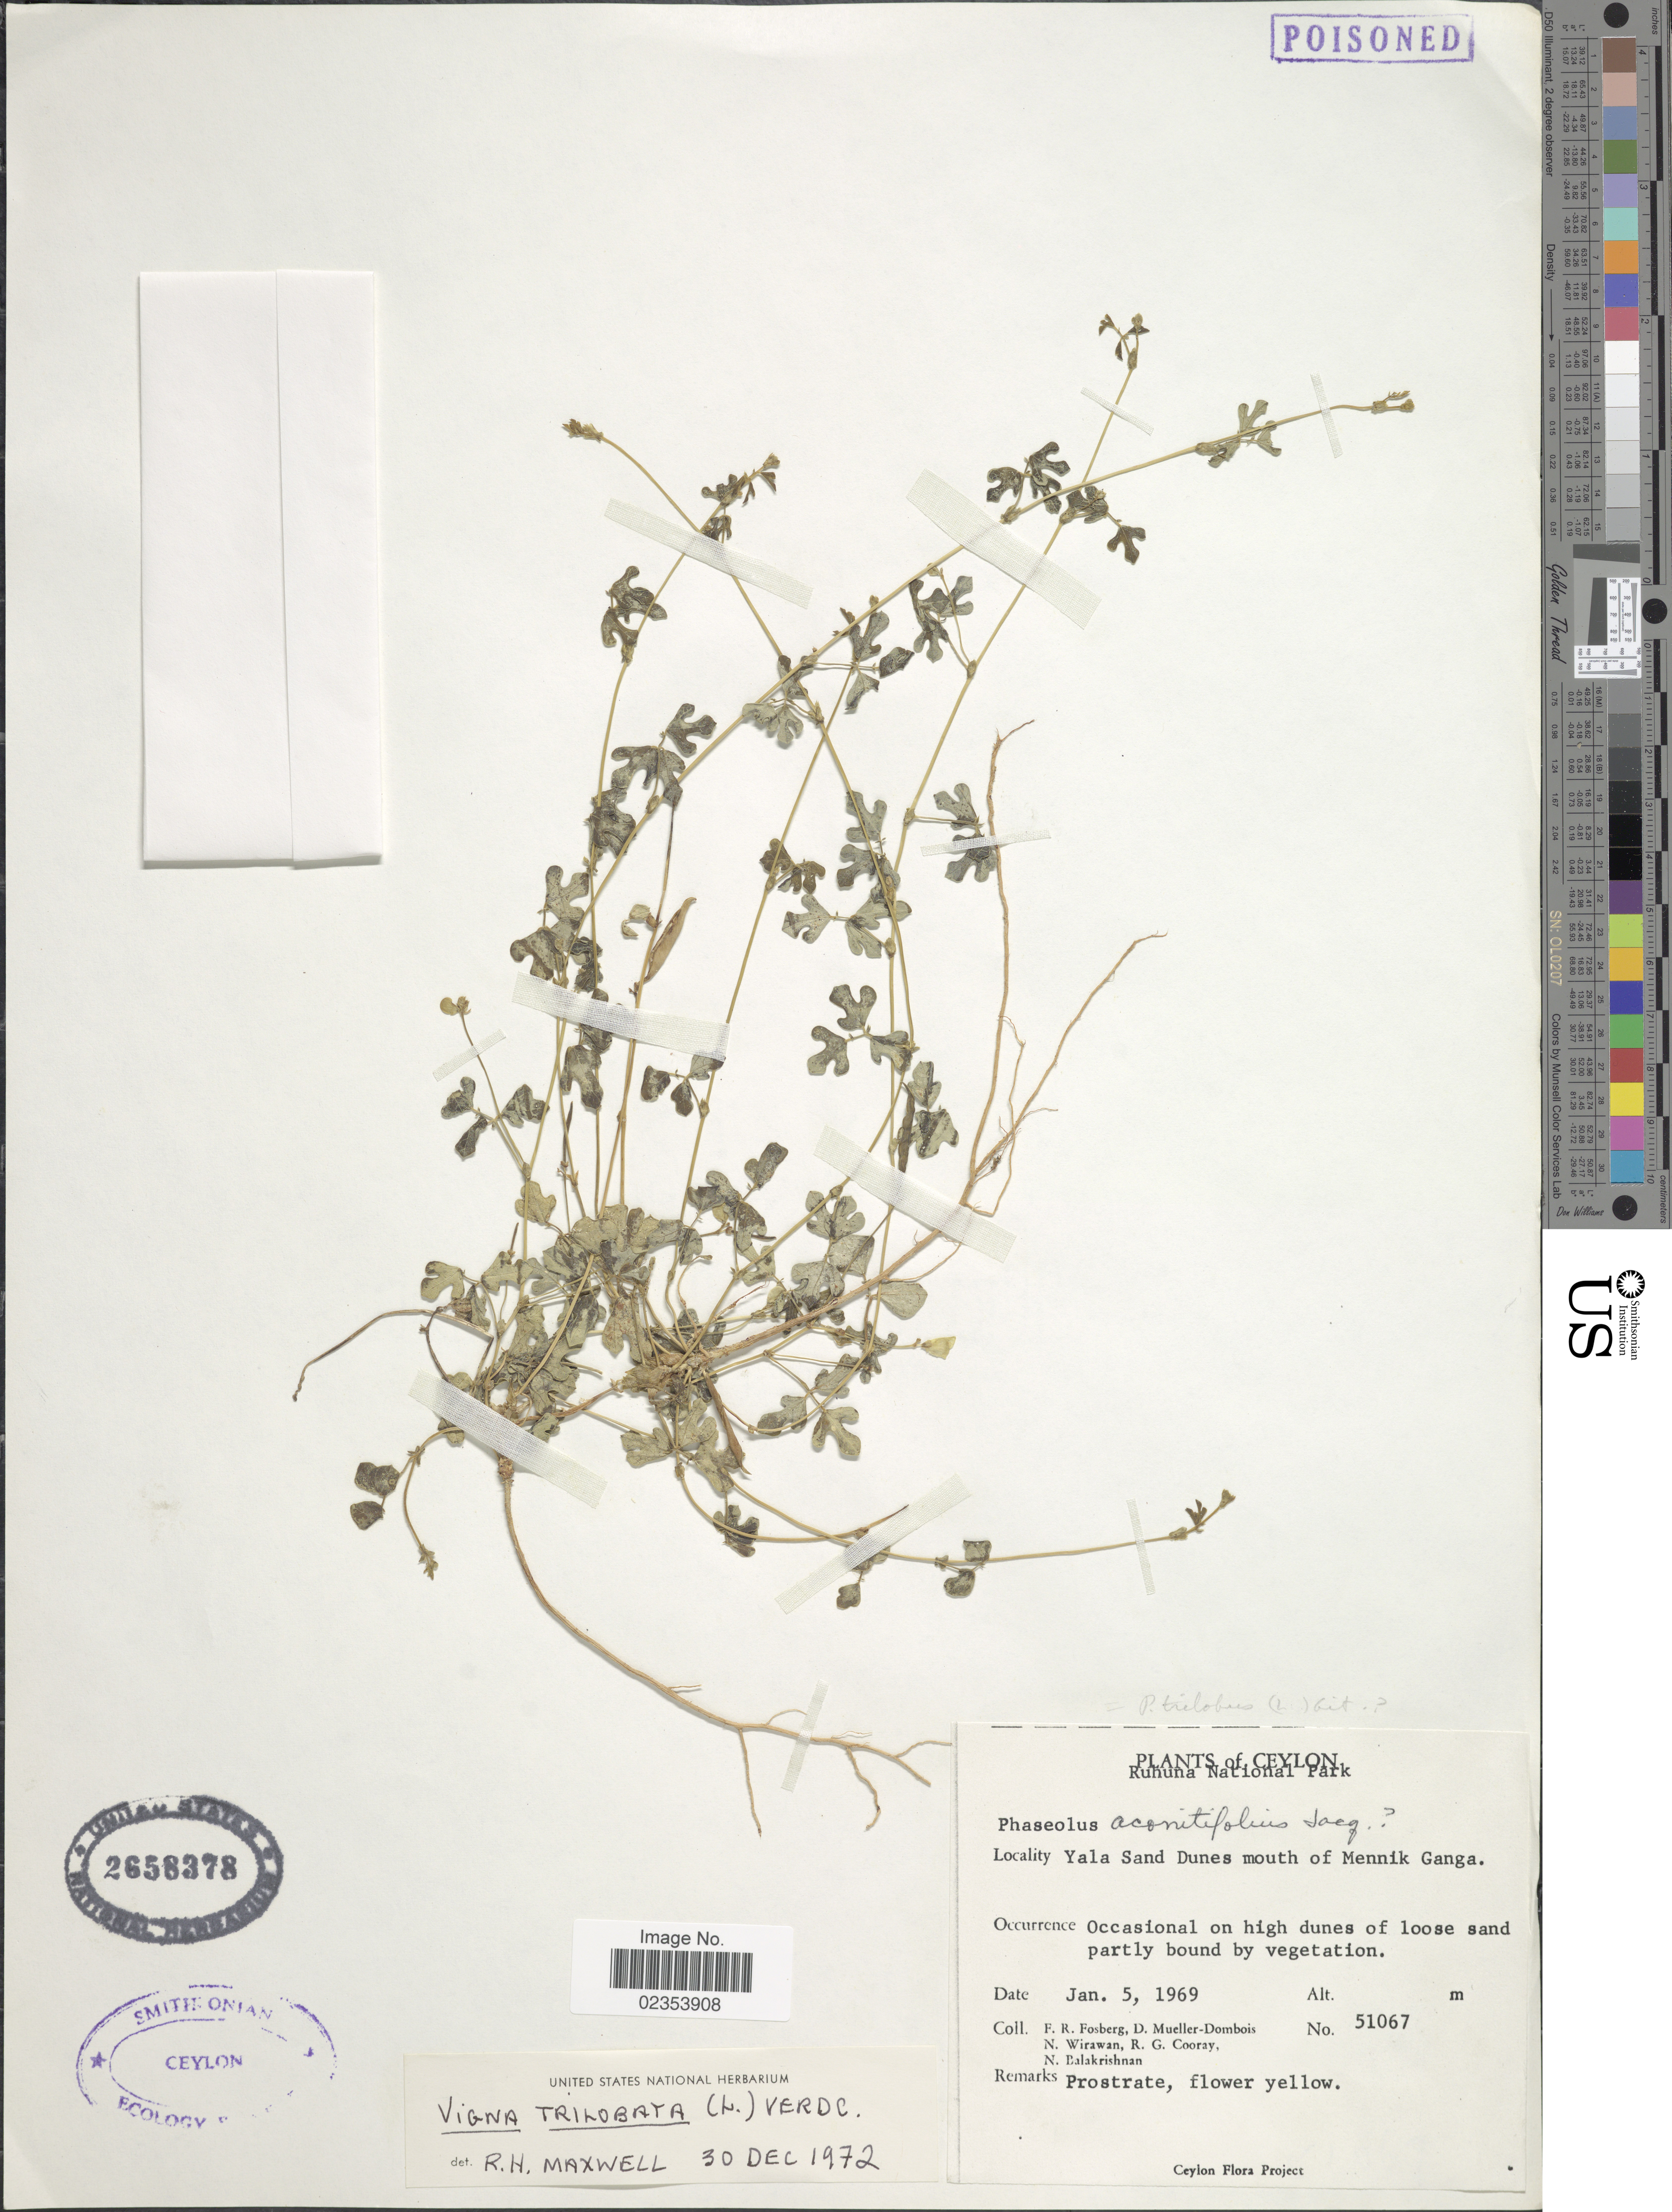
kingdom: Plantae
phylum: Tracheophyta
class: Magnoliopsida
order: Fabales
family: Fabaceae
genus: Vigna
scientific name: Vigna trilobata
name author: (L.) Verdc.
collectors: F. R. Fosberg, D. Mueller-Dombois, N. Wirawan, R. Cooray & N. Balakrishnan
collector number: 51067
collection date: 1969-01-05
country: Sri Lanka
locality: Ceylon. Ruhuna National Park, Yala Sand Dunes mouth of Mennik Ganga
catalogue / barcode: US 2658378